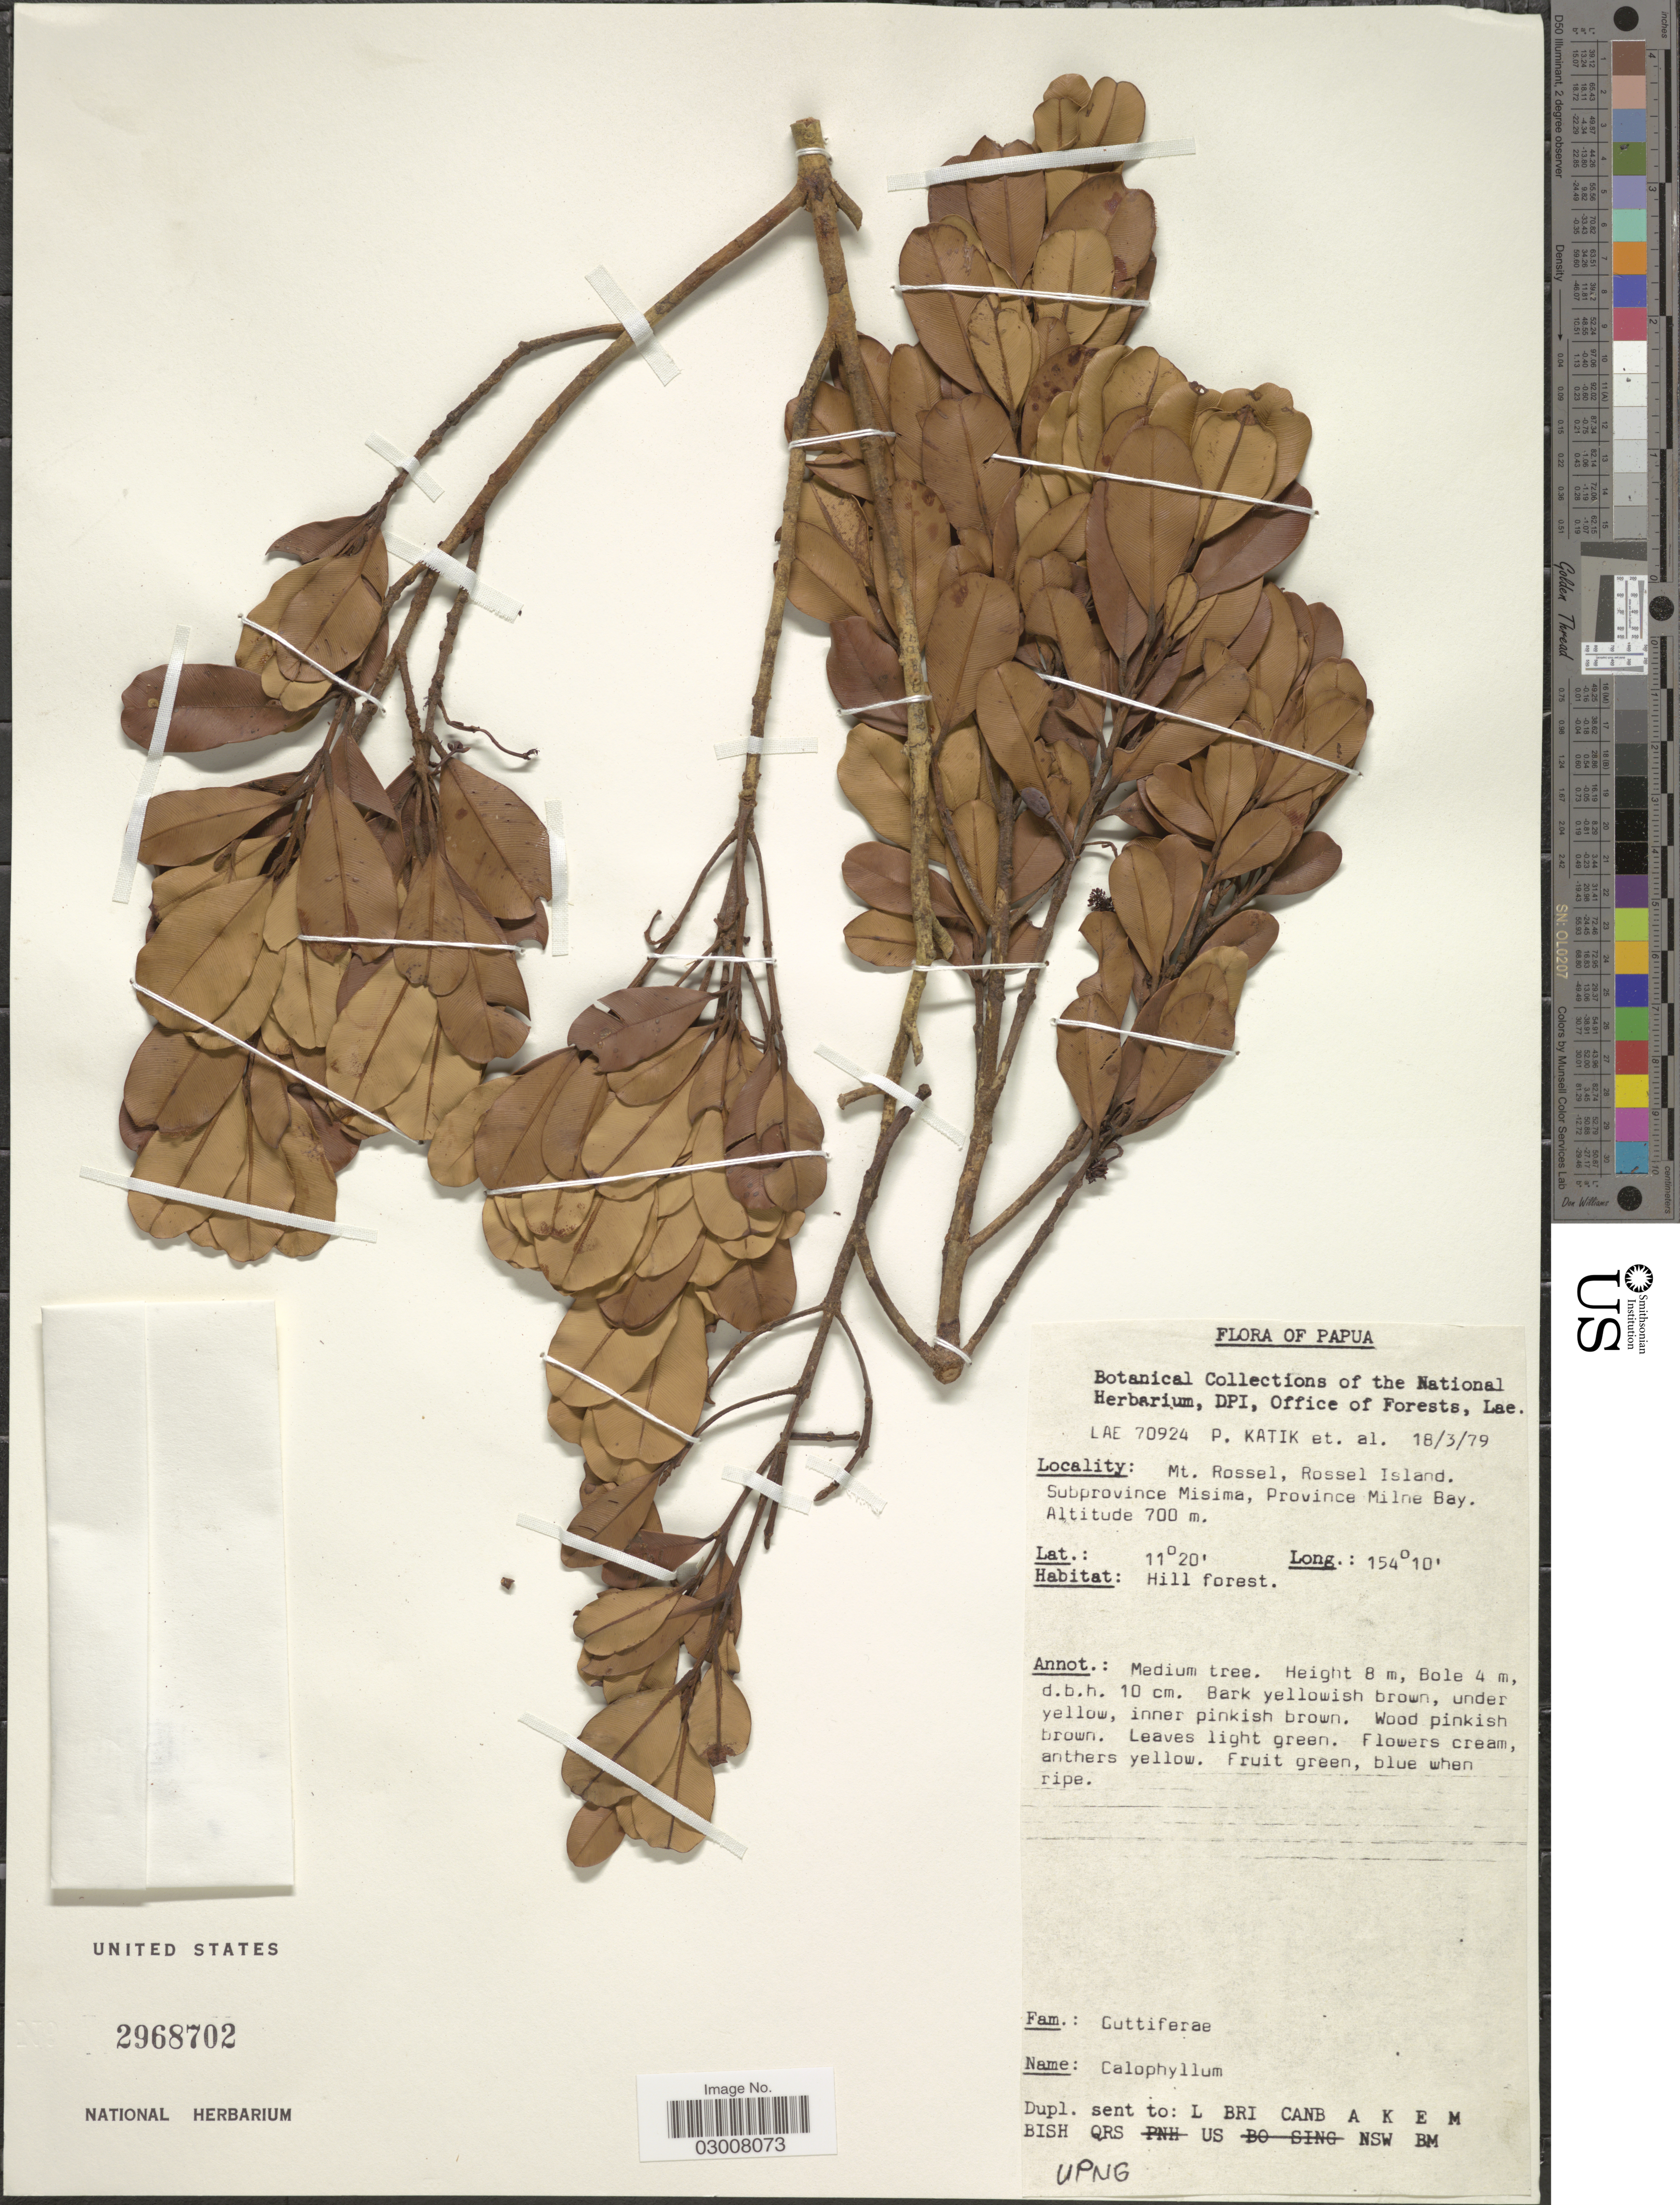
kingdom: Plantae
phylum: Tracheophyta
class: Magnoliopsida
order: Malpighiales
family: Calophyllaceae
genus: Calophyllum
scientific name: Calophyllum sp.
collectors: P. Katik & et al.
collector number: LAE70924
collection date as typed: Transcribed d/m/y: 18/3/79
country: Papua New Guinea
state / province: Milne Bay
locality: Papua, Mt. Rossel, Rossel Island. Subprovince Misima, Province Milne Bay.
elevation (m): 700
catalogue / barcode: US 2968702